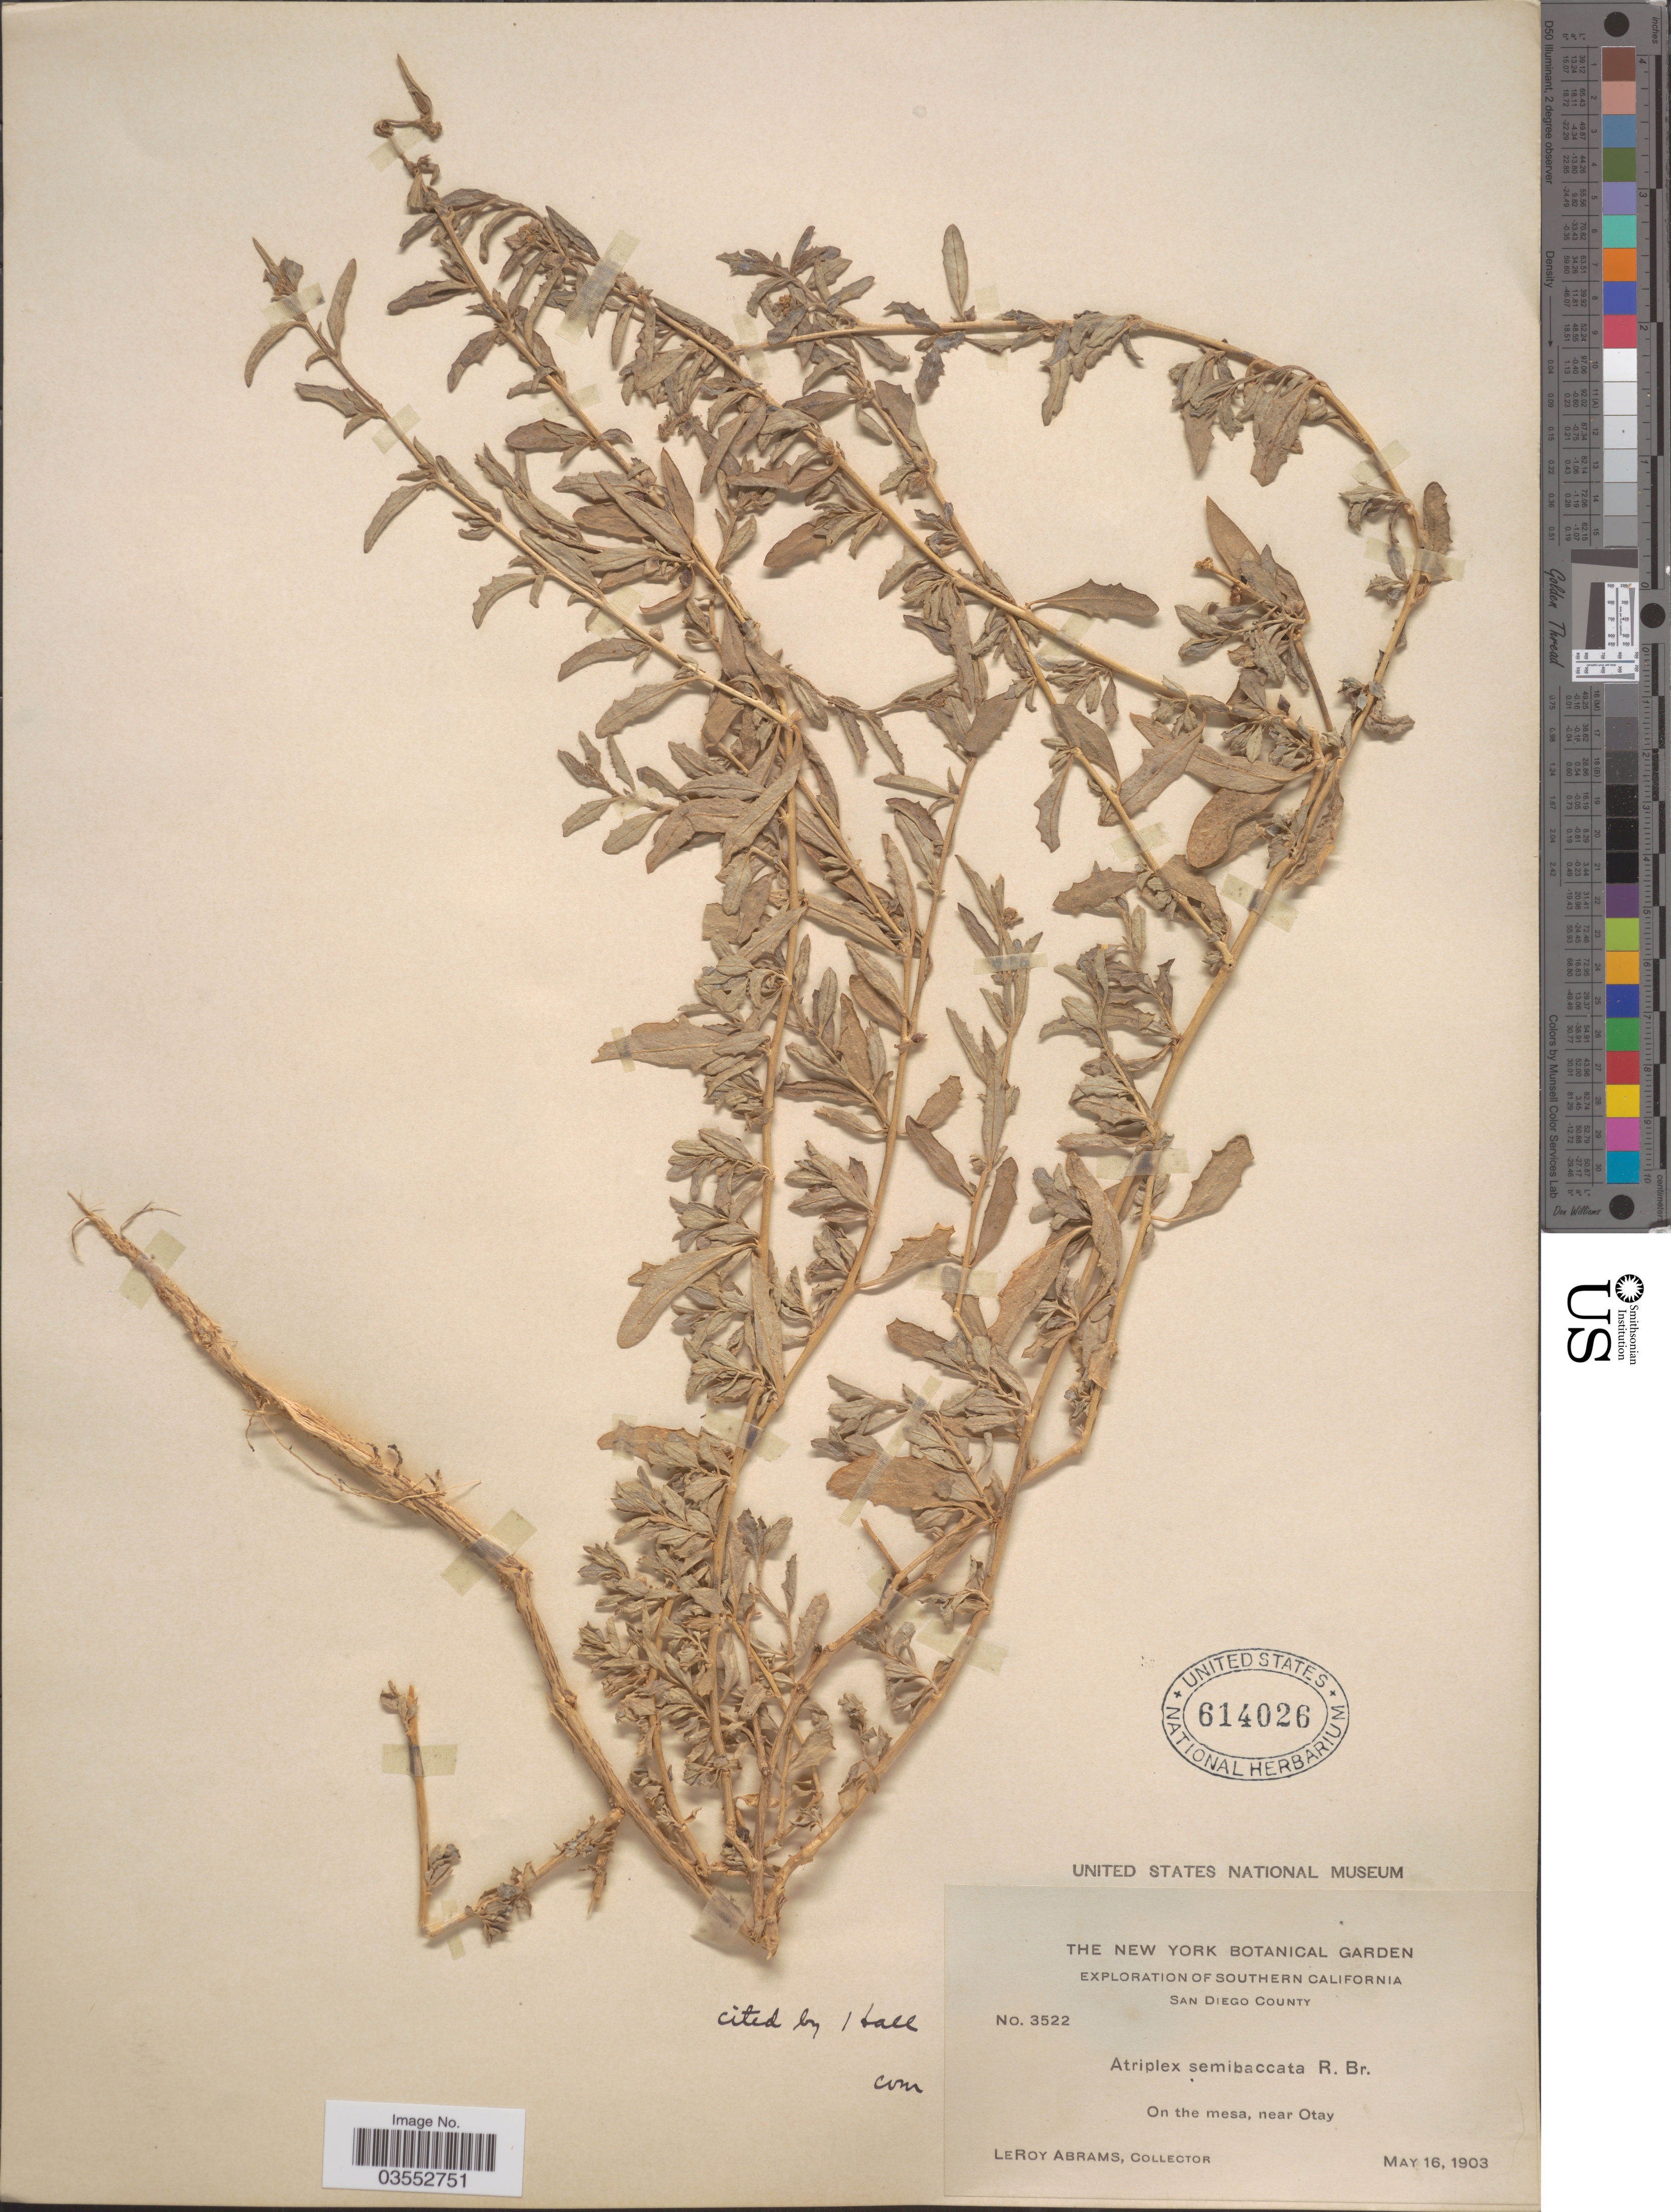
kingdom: Plantae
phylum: Tracheophyta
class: Magnoliopsida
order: Caryophyllales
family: Amaranthaceae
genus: Atriplex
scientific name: Atriplex semibaccata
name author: R. Br.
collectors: L. Abrams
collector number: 3522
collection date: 1903-05-16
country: United States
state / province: California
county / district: San Diego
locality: Southern California. San Diego County. On the mesa, near Otay.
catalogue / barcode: US 61426